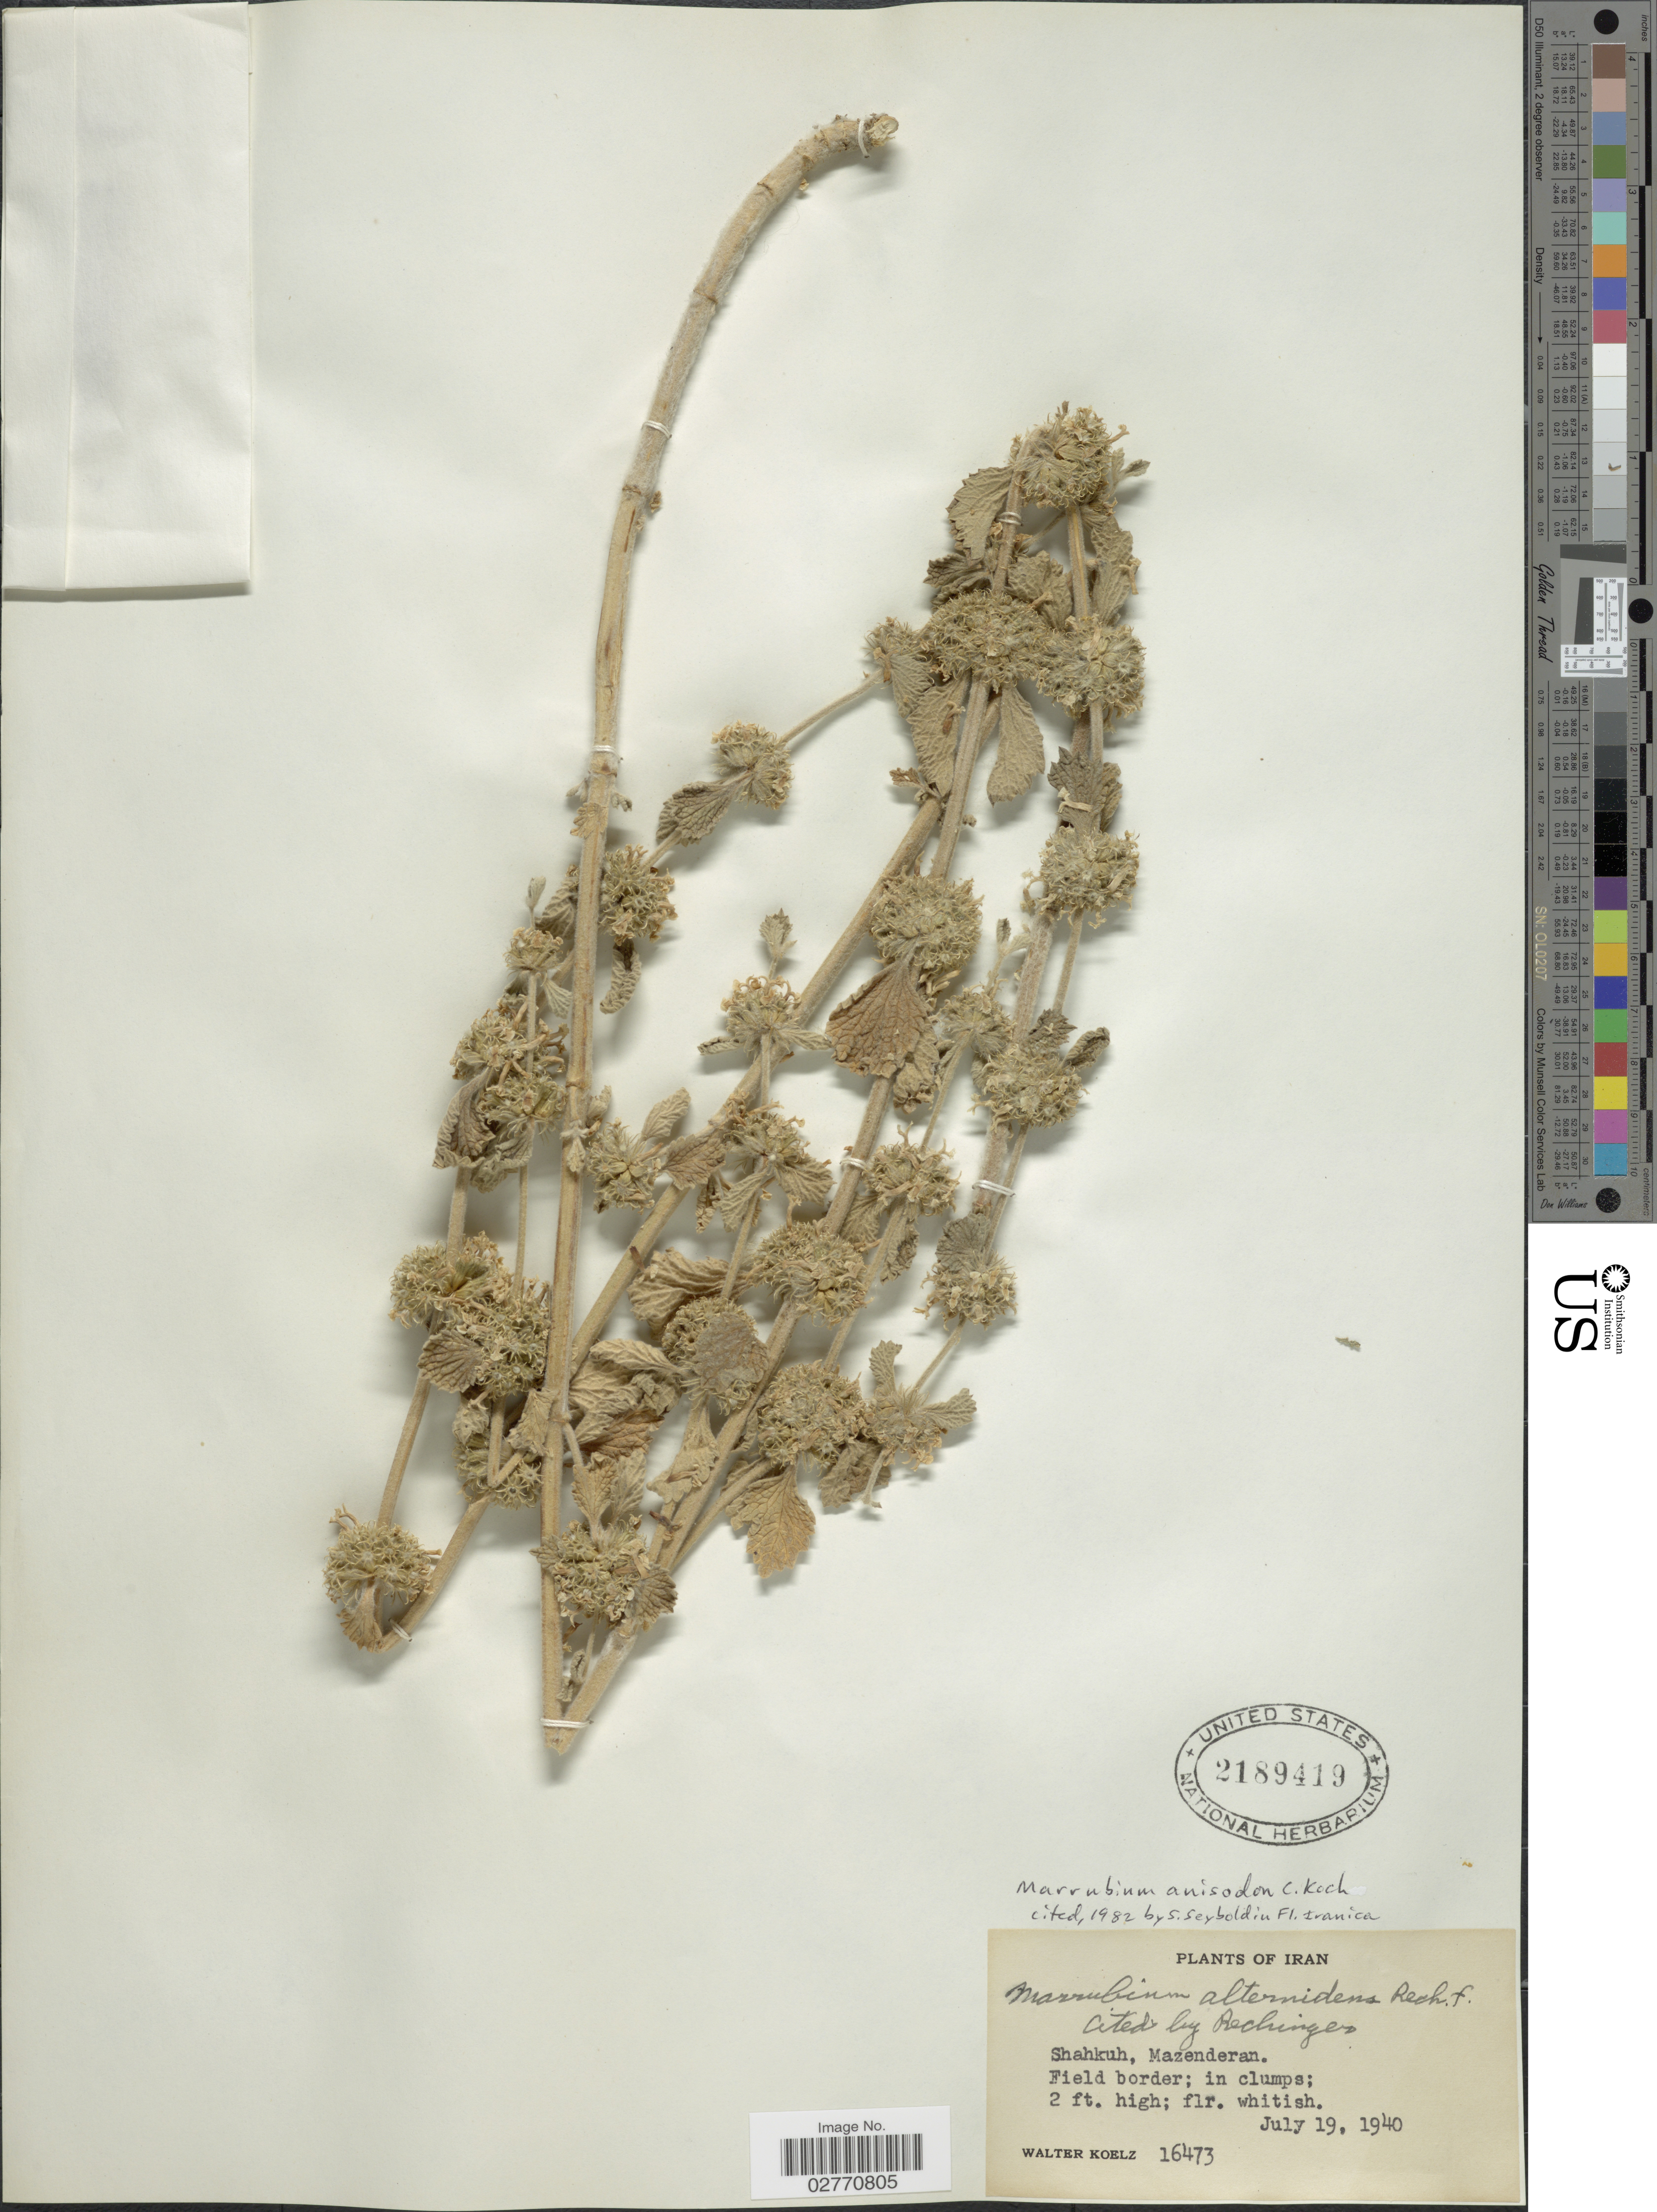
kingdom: Plantae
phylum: Tracheophyta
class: Magnoliopsida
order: Lamiales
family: Lamiaceae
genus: Marrubium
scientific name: Marrubium anisodon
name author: K. Koch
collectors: W. N. Koelz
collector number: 16473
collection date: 1940-07-19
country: Iran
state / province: Mazandaran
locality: Shahkuh, Mazenderan.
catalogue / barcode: US 2189419